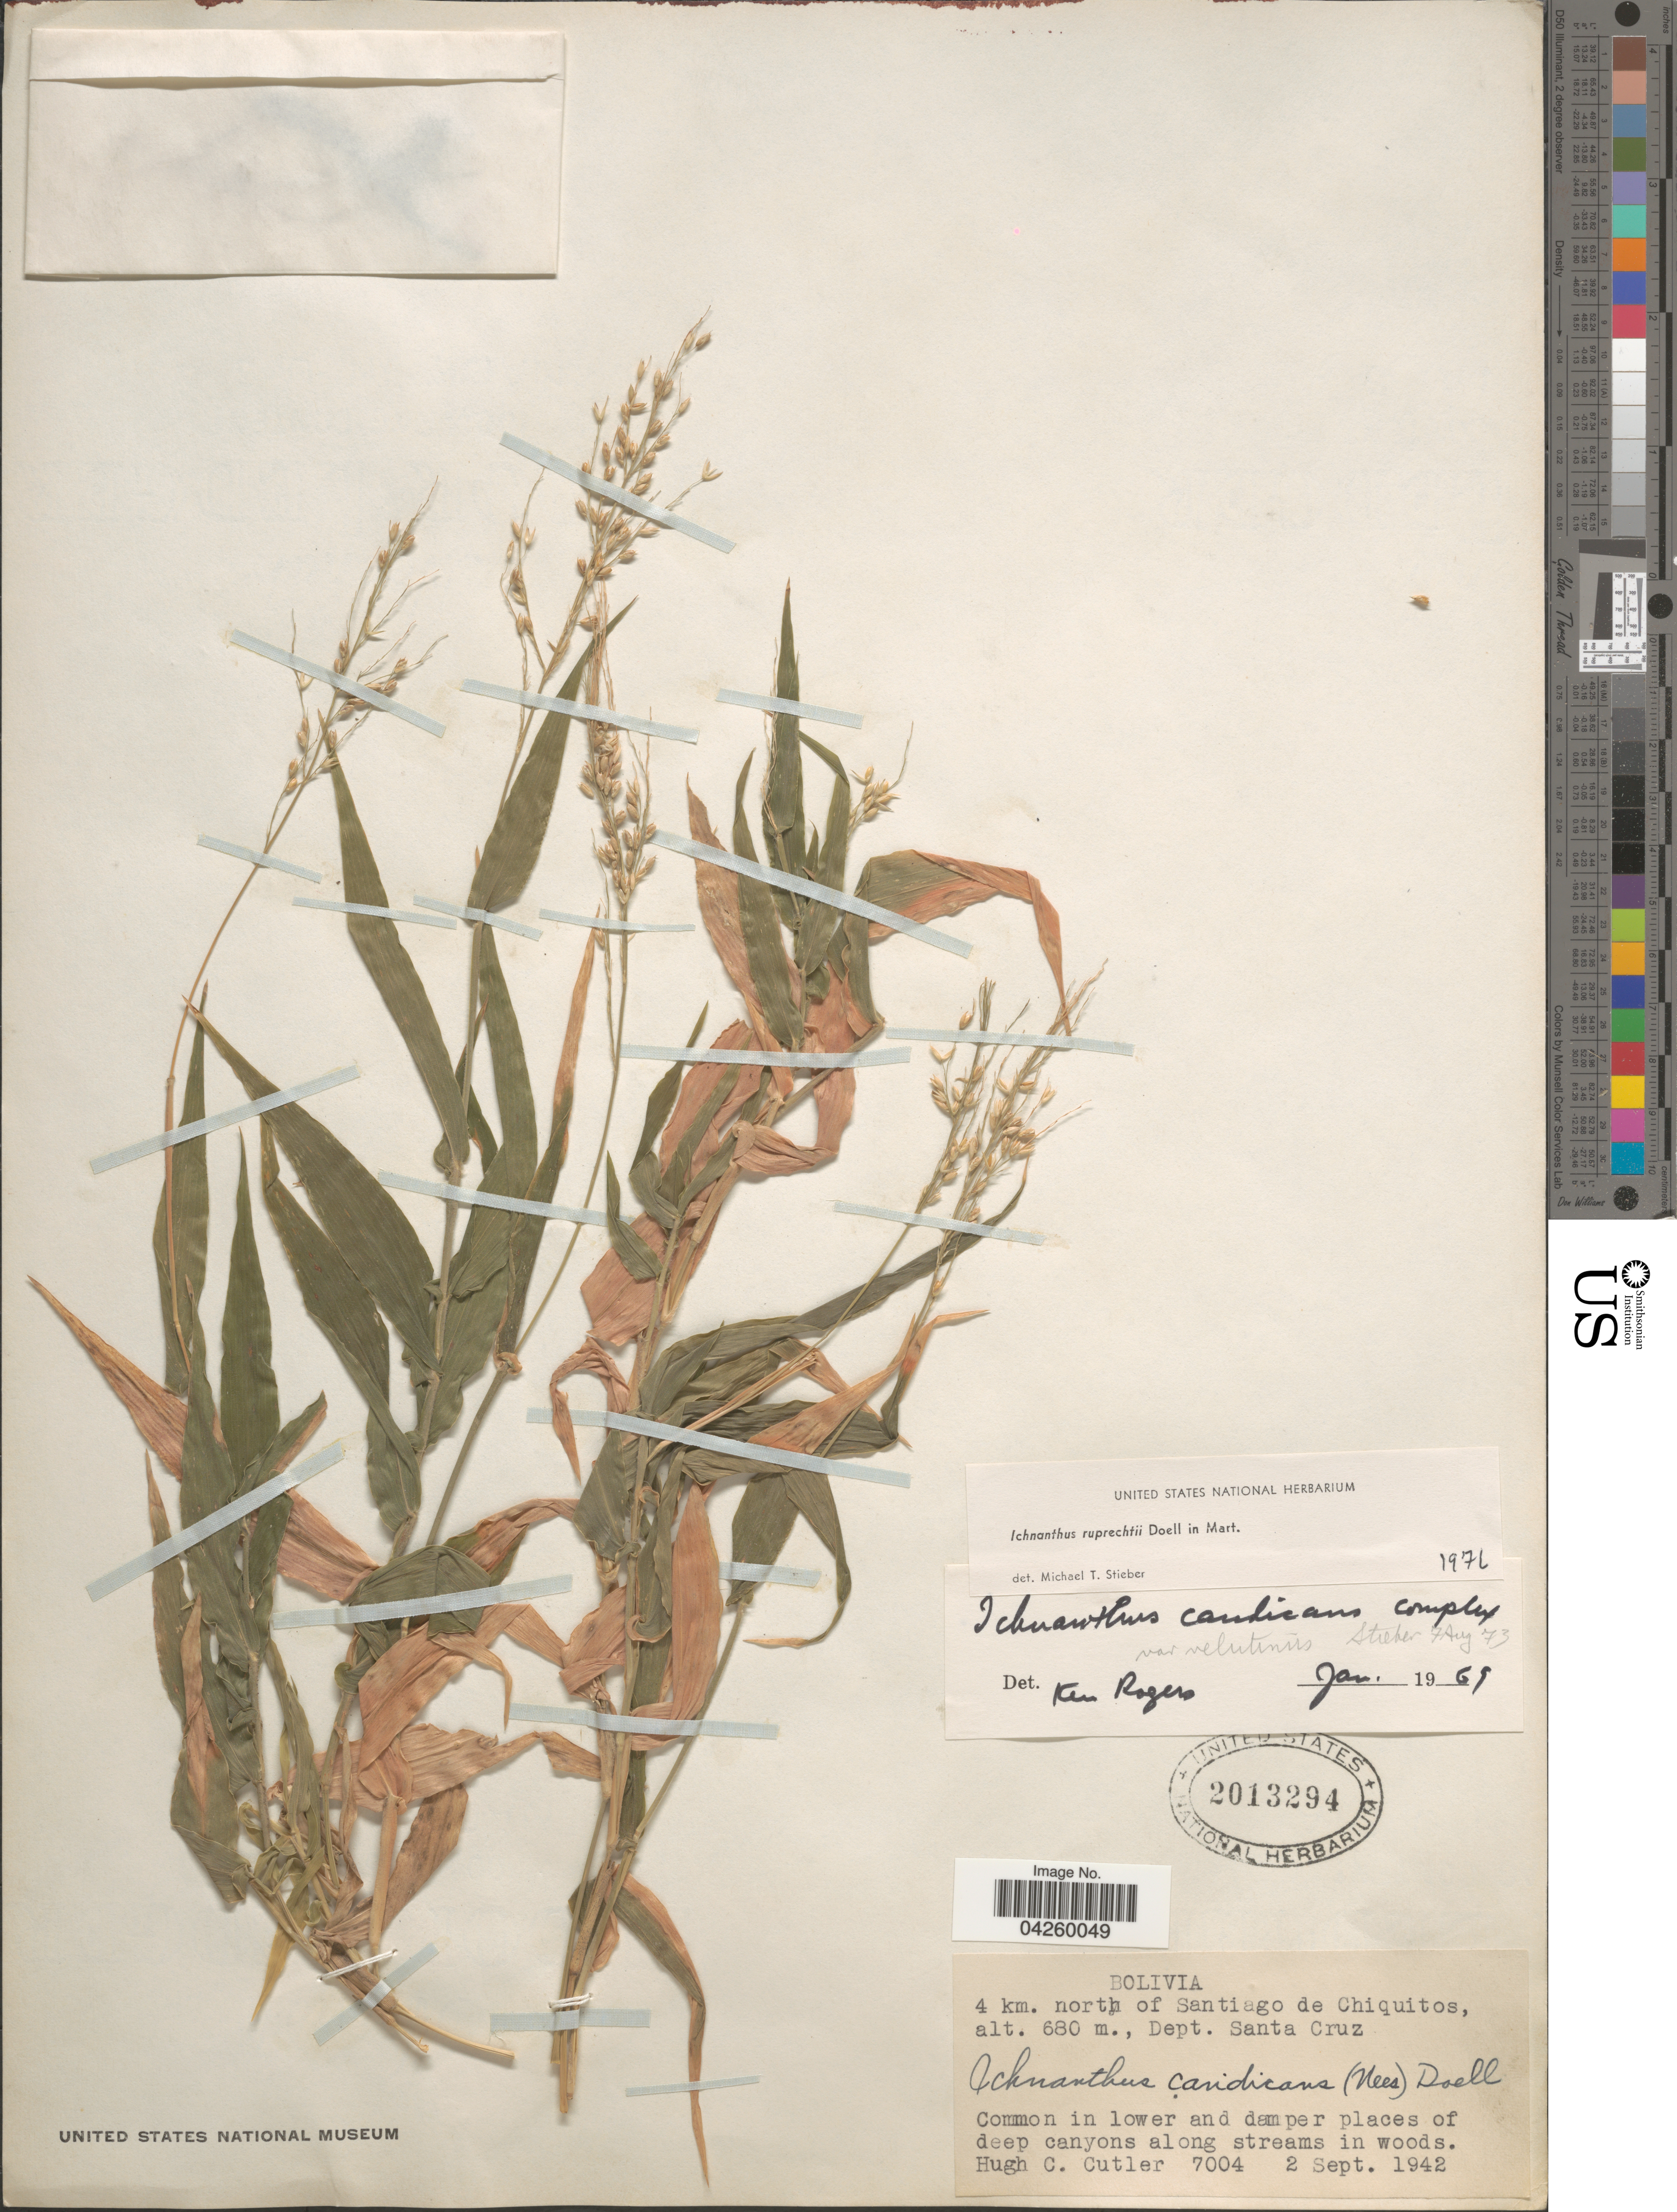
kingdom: Plantae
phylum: Tracheophyta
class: Liliopsida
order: Poales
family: Poaceae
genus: Ichnanthus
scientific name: Ichnanthus ruprechtii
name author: Döll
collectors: H. C. Cutler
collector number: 7004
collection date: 1942-09-02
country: Bolivia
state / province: Santa Cruz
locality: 4 km. north of Santiago de Chiquitos, Dept. Santa Cruz.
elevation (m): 680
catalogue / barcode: US 2013294